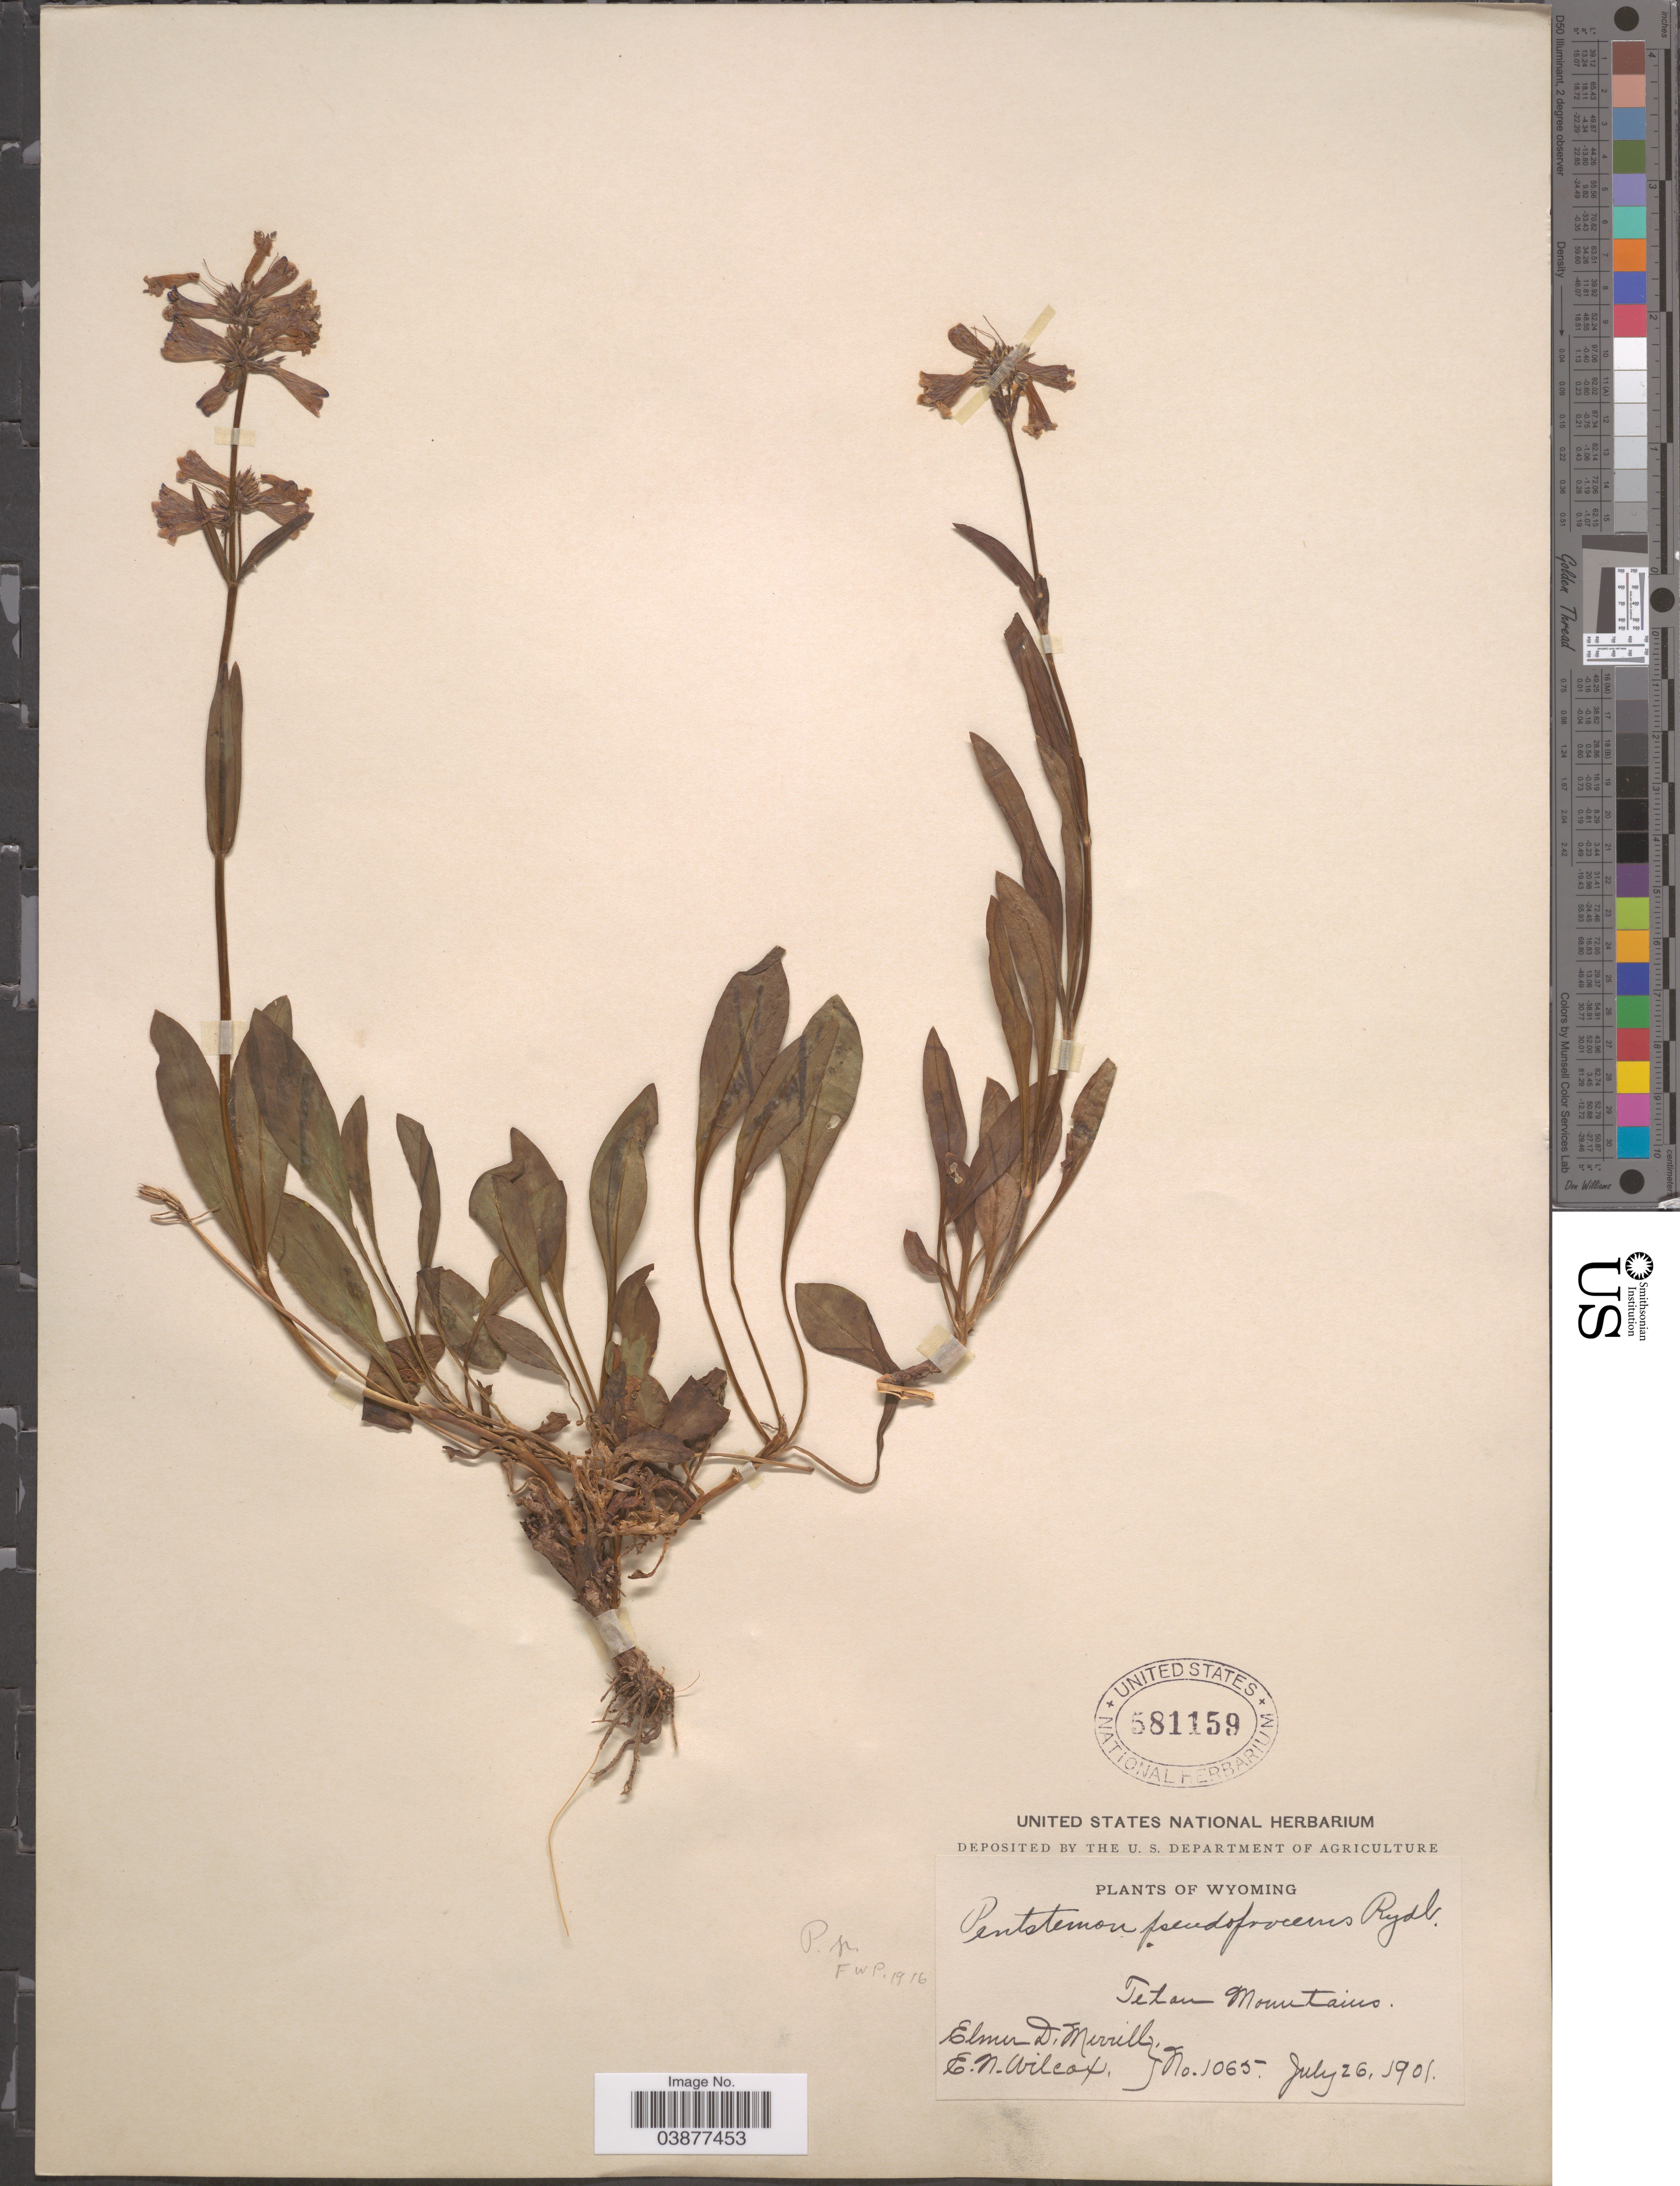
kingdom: Plantae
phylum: Tracheophyta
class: Magnoliopsida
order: Lamiales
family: Plantaginaceae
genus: Penstemon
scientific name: Penstemon pseudoprocerus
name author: Rydb.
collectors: E. D. Merrill & E. Wilcox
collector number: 1065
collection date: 1901-07-26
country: United States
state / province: Wyoming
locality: Tetan Mountains.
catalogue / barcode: US 581159